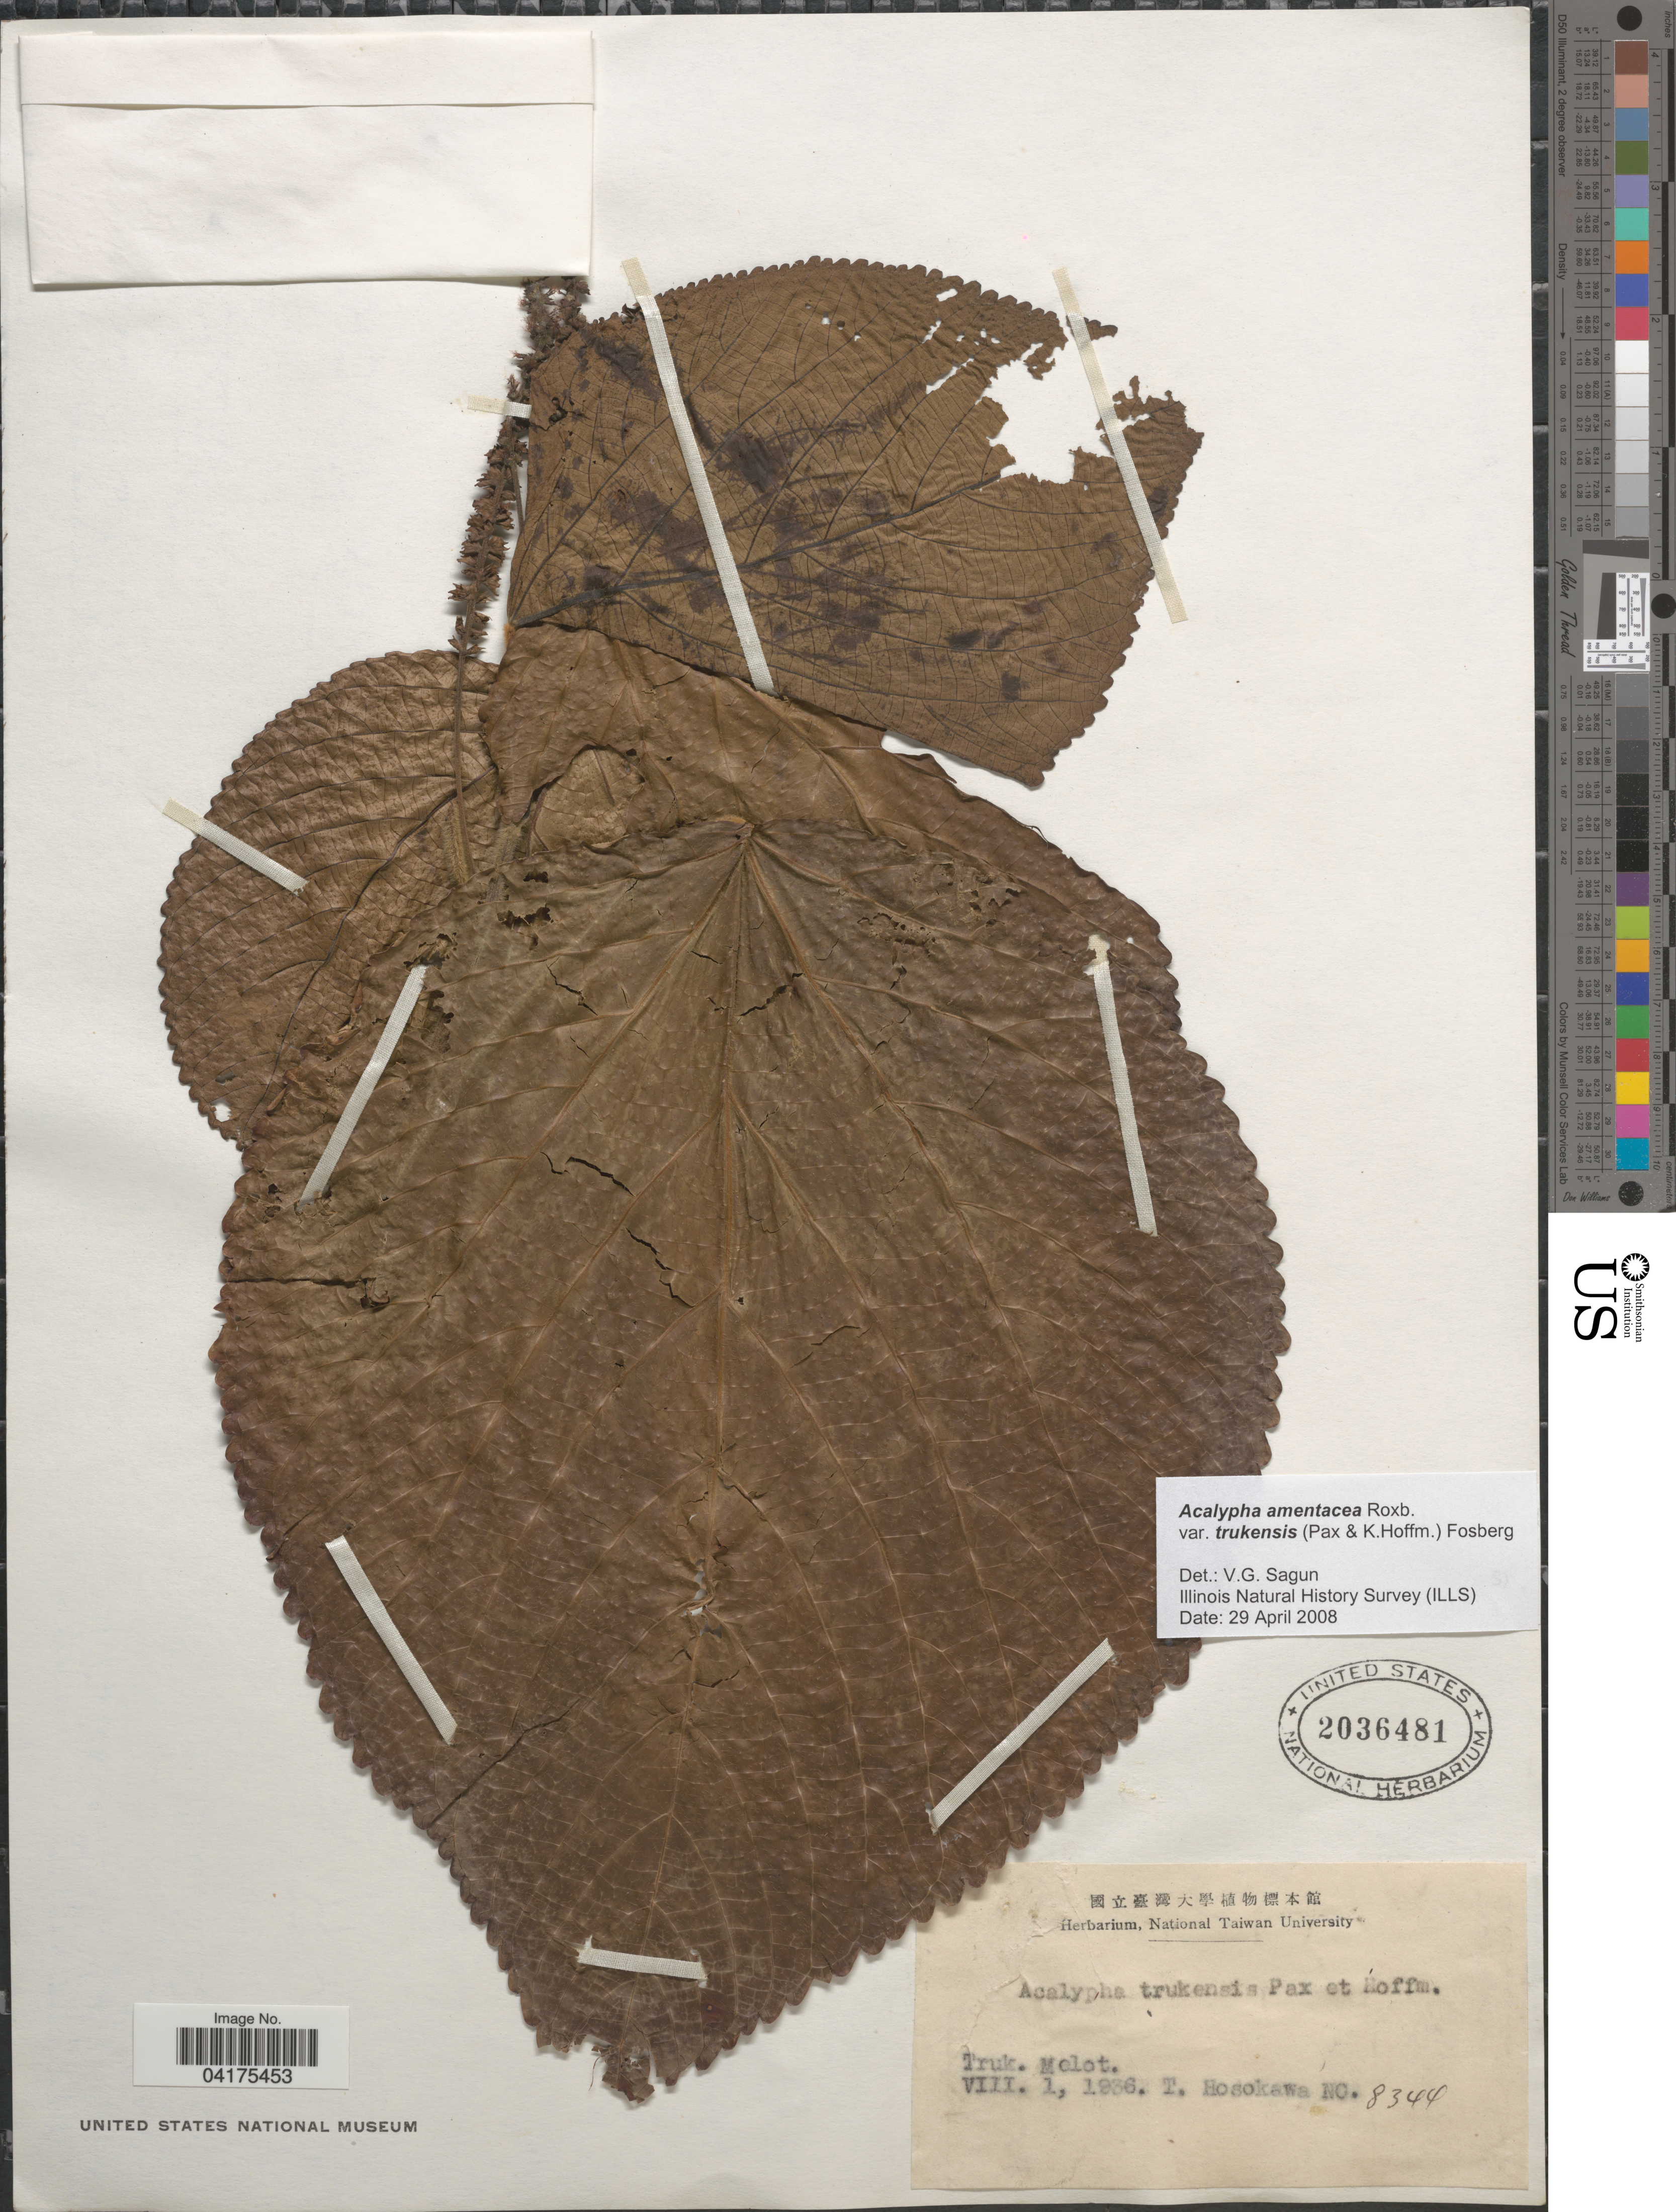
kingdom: Plantae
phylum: Tracheophyta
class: Magnoliopsida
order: Malpighiales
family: Euphorbiaceae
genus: Acalypha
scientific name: Acalypha amentacea var. trukensis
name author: (Pax & Hoffm.) Fosberg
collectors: T. Hosokawa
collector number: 8344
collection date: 1936-08-01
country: Micronesia, Federated States of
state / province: Truk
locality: Melot.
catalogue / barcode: US 2036481